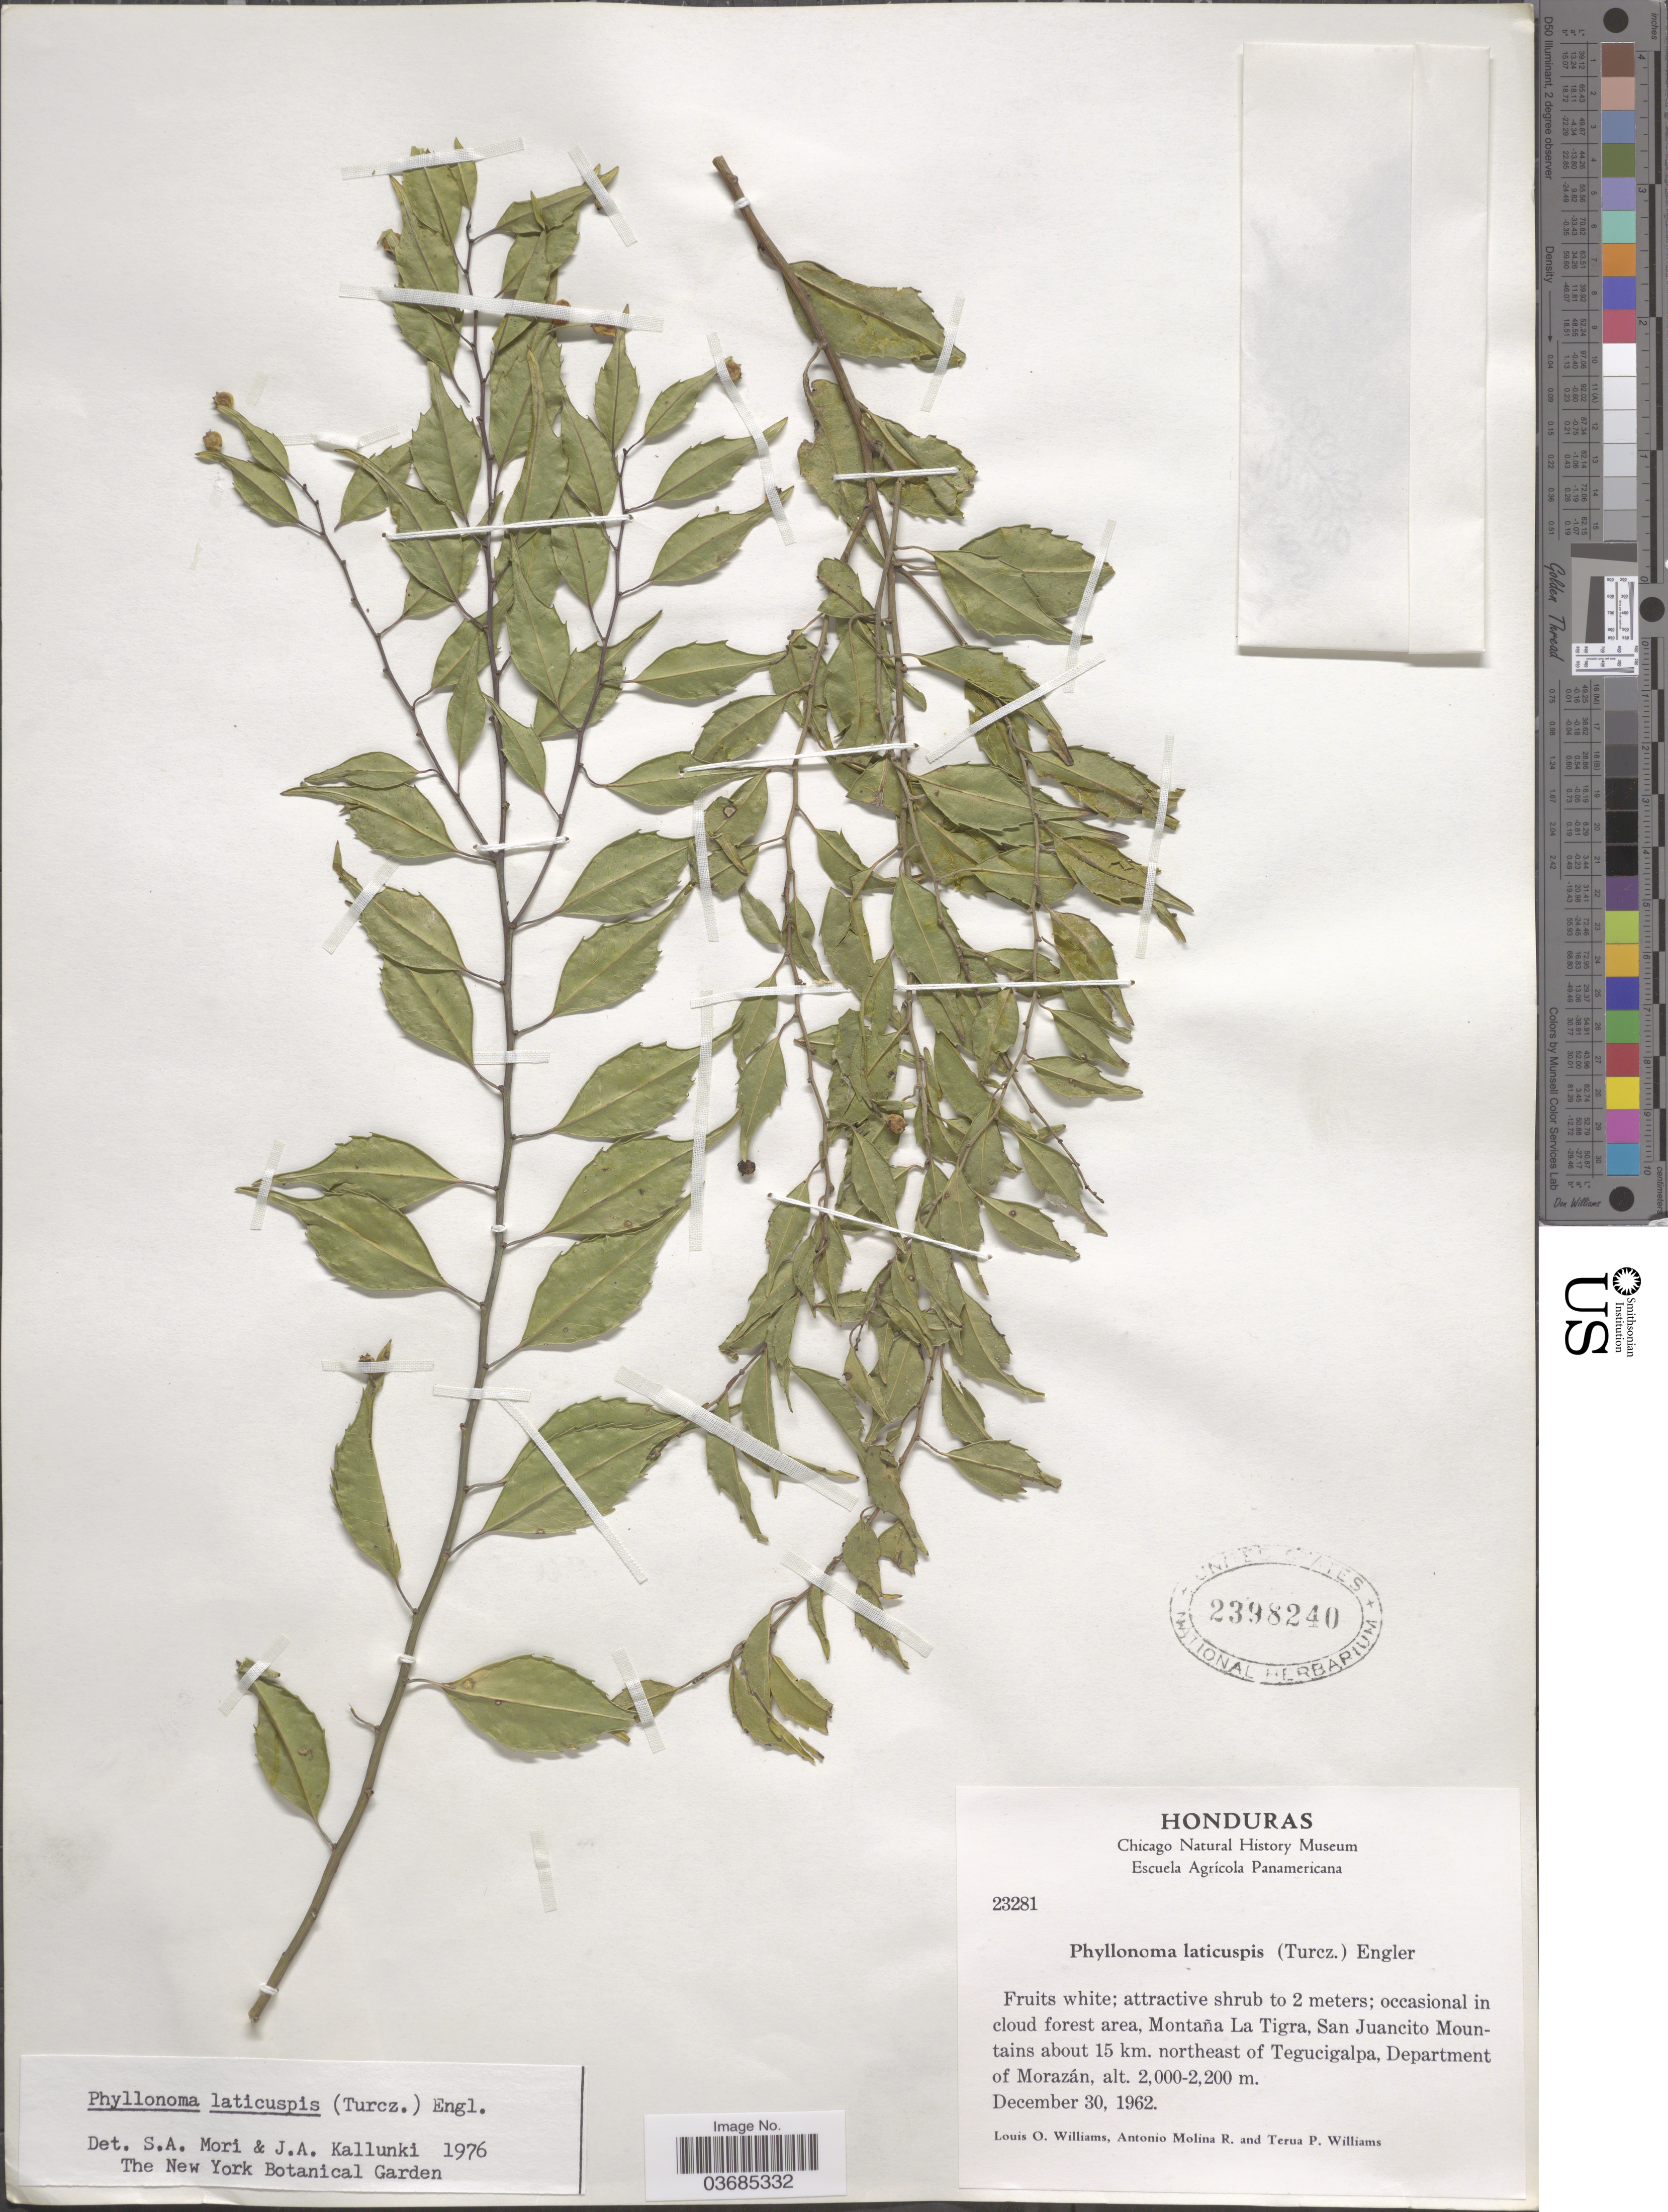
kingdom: Plantae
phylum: Tracheophyta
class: Magnoliopsida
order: Aquifoliales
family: Phyllonomaceae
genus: Phyllonoma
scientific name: Phyllonoma laticuspis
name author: (Turcz.) Engl.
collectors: L. O. Williams, A. Molina R. & T. Williams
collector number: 23281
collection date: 1962-12-30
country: Honduras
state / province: Fco. Morazán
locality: Occasional in cloud forest area, Montaña La Tigra, San Juancito Mountains about 15 km. northeast of Tegucigalpa, Department of Morazán.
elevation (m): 2000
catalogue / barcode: US 2398240